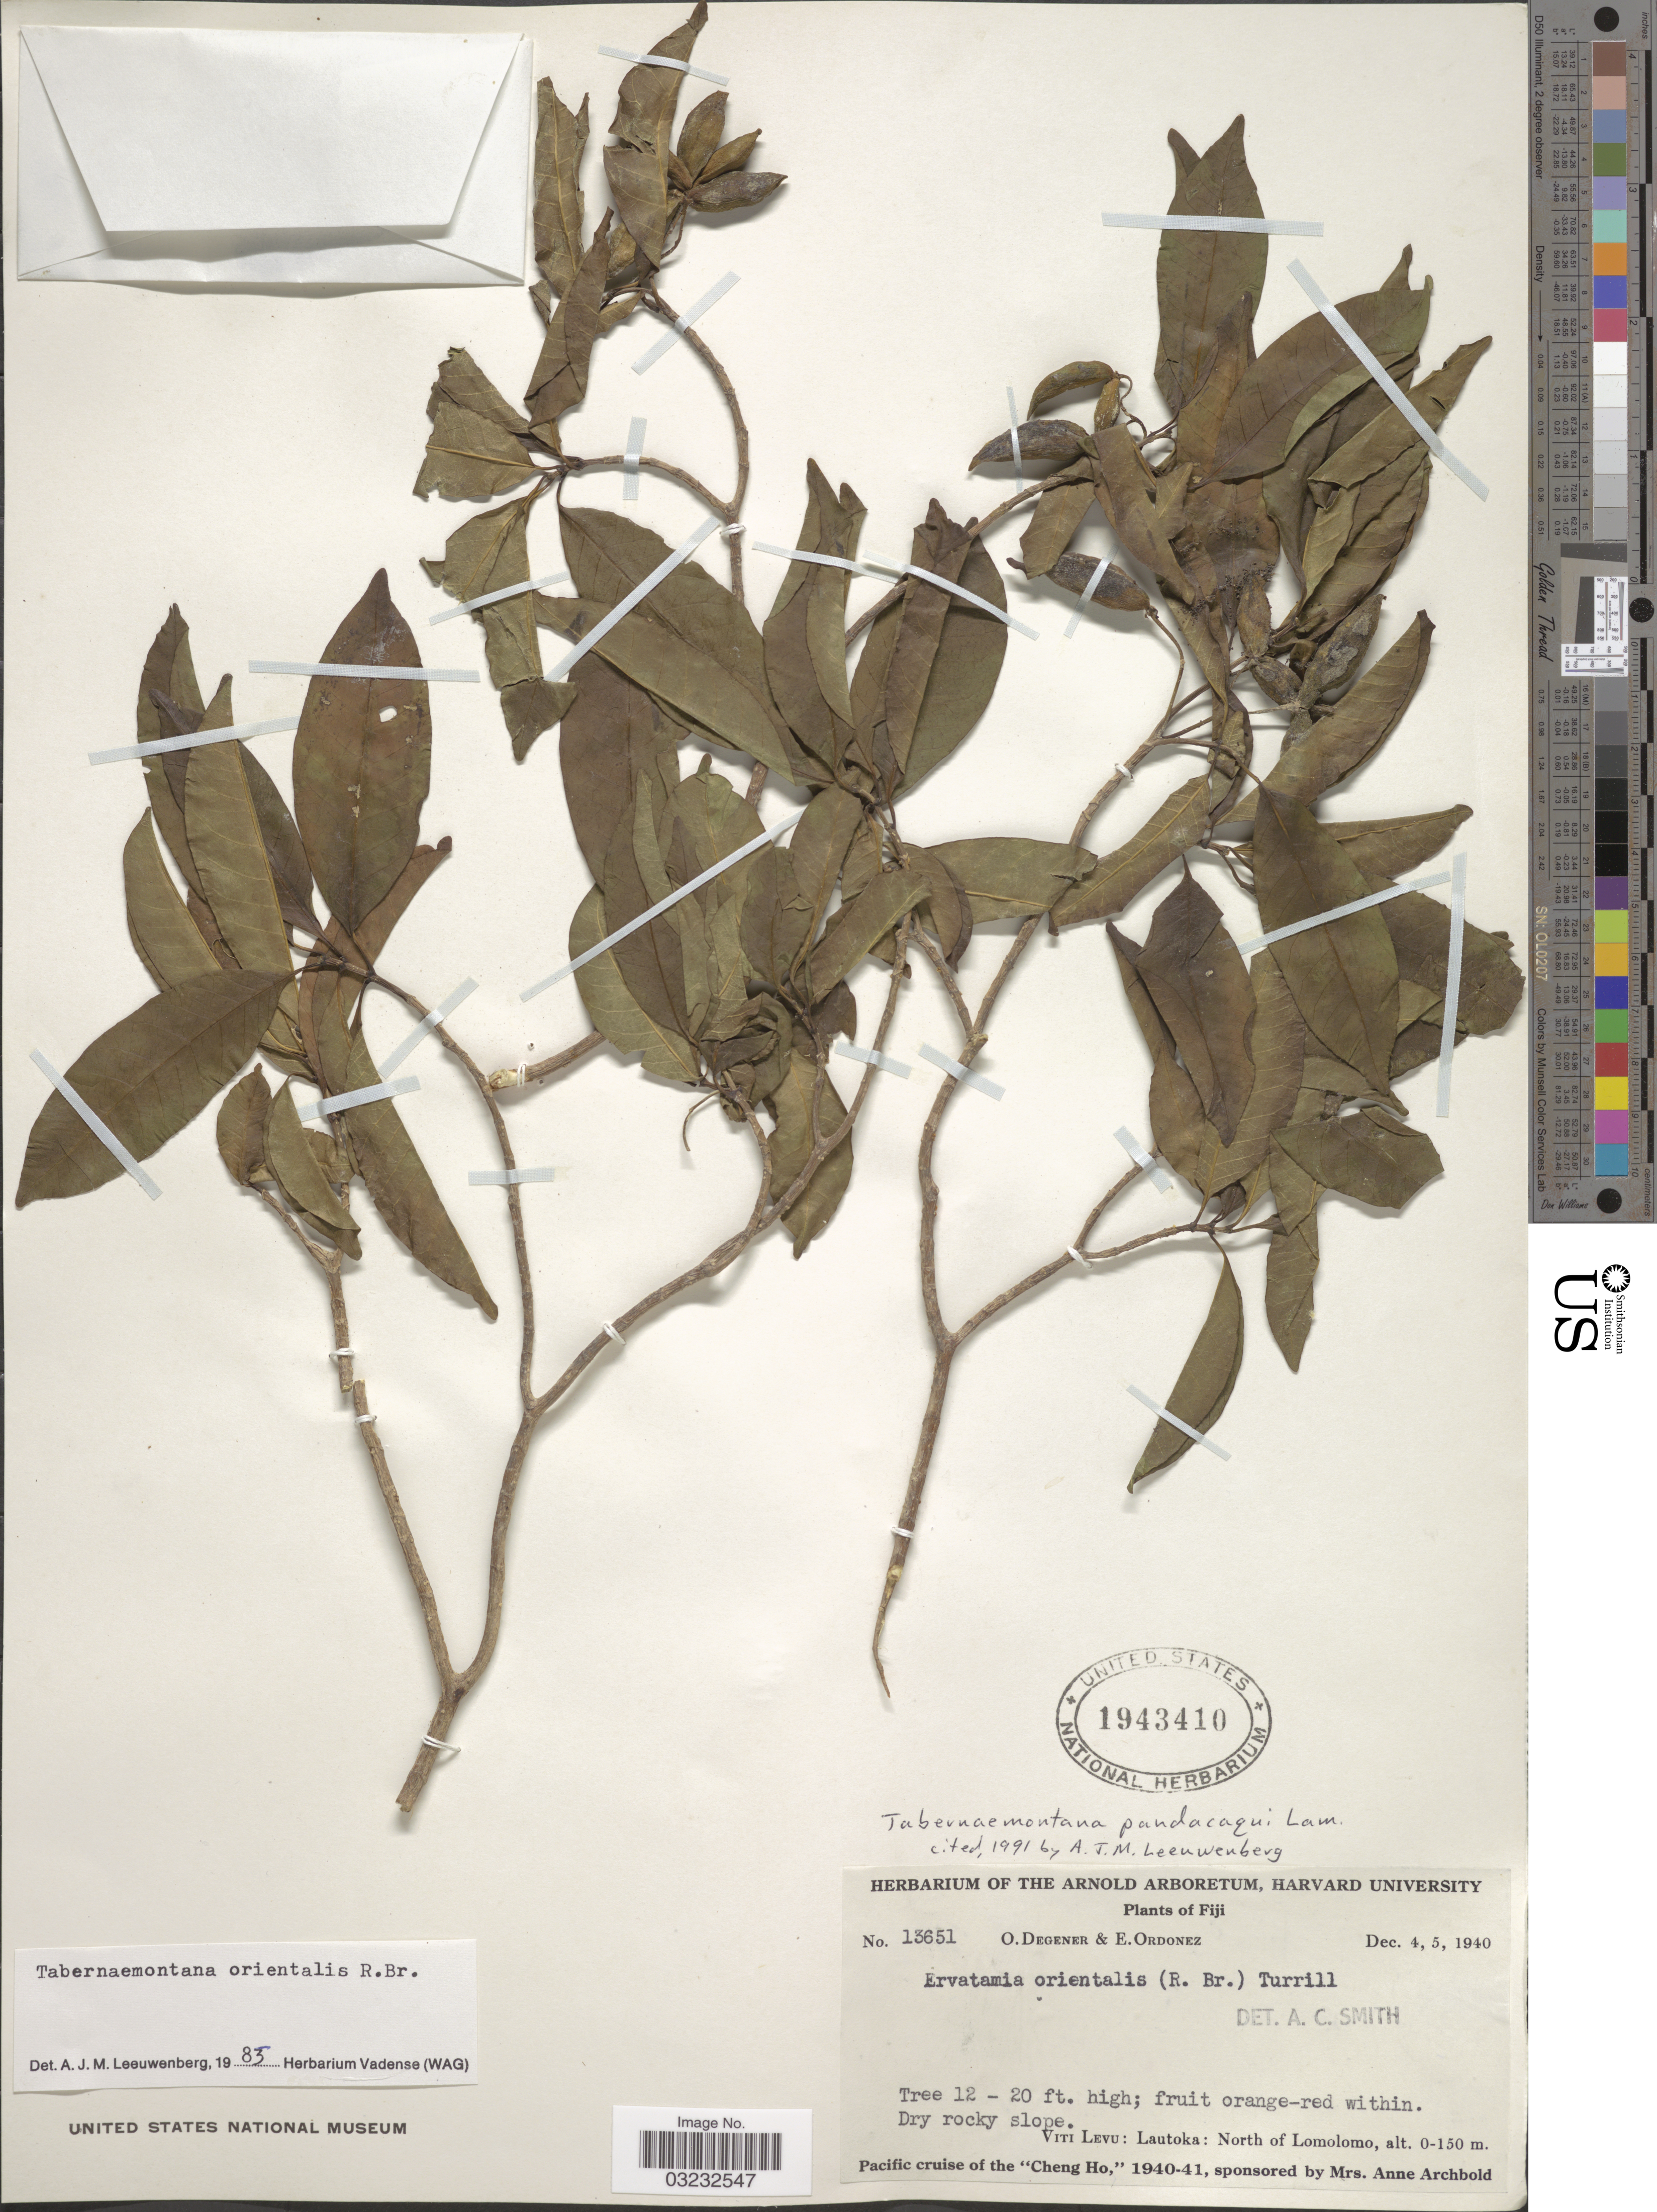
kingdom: Plantae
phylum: Tracheophyta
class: Magnoliopsida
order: Gentianales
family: Apocynaceae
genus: Tabernaemontana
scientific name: Tabernaemontana pandacaqui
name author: Poir.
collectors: O. Degener & E. Ordonez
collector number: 13651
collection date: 1940-12-04/1940-12-05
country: Fiji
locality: Viti Levu: Lautoka: North of Lomolomo.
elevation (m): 0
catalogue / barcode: US 1943410